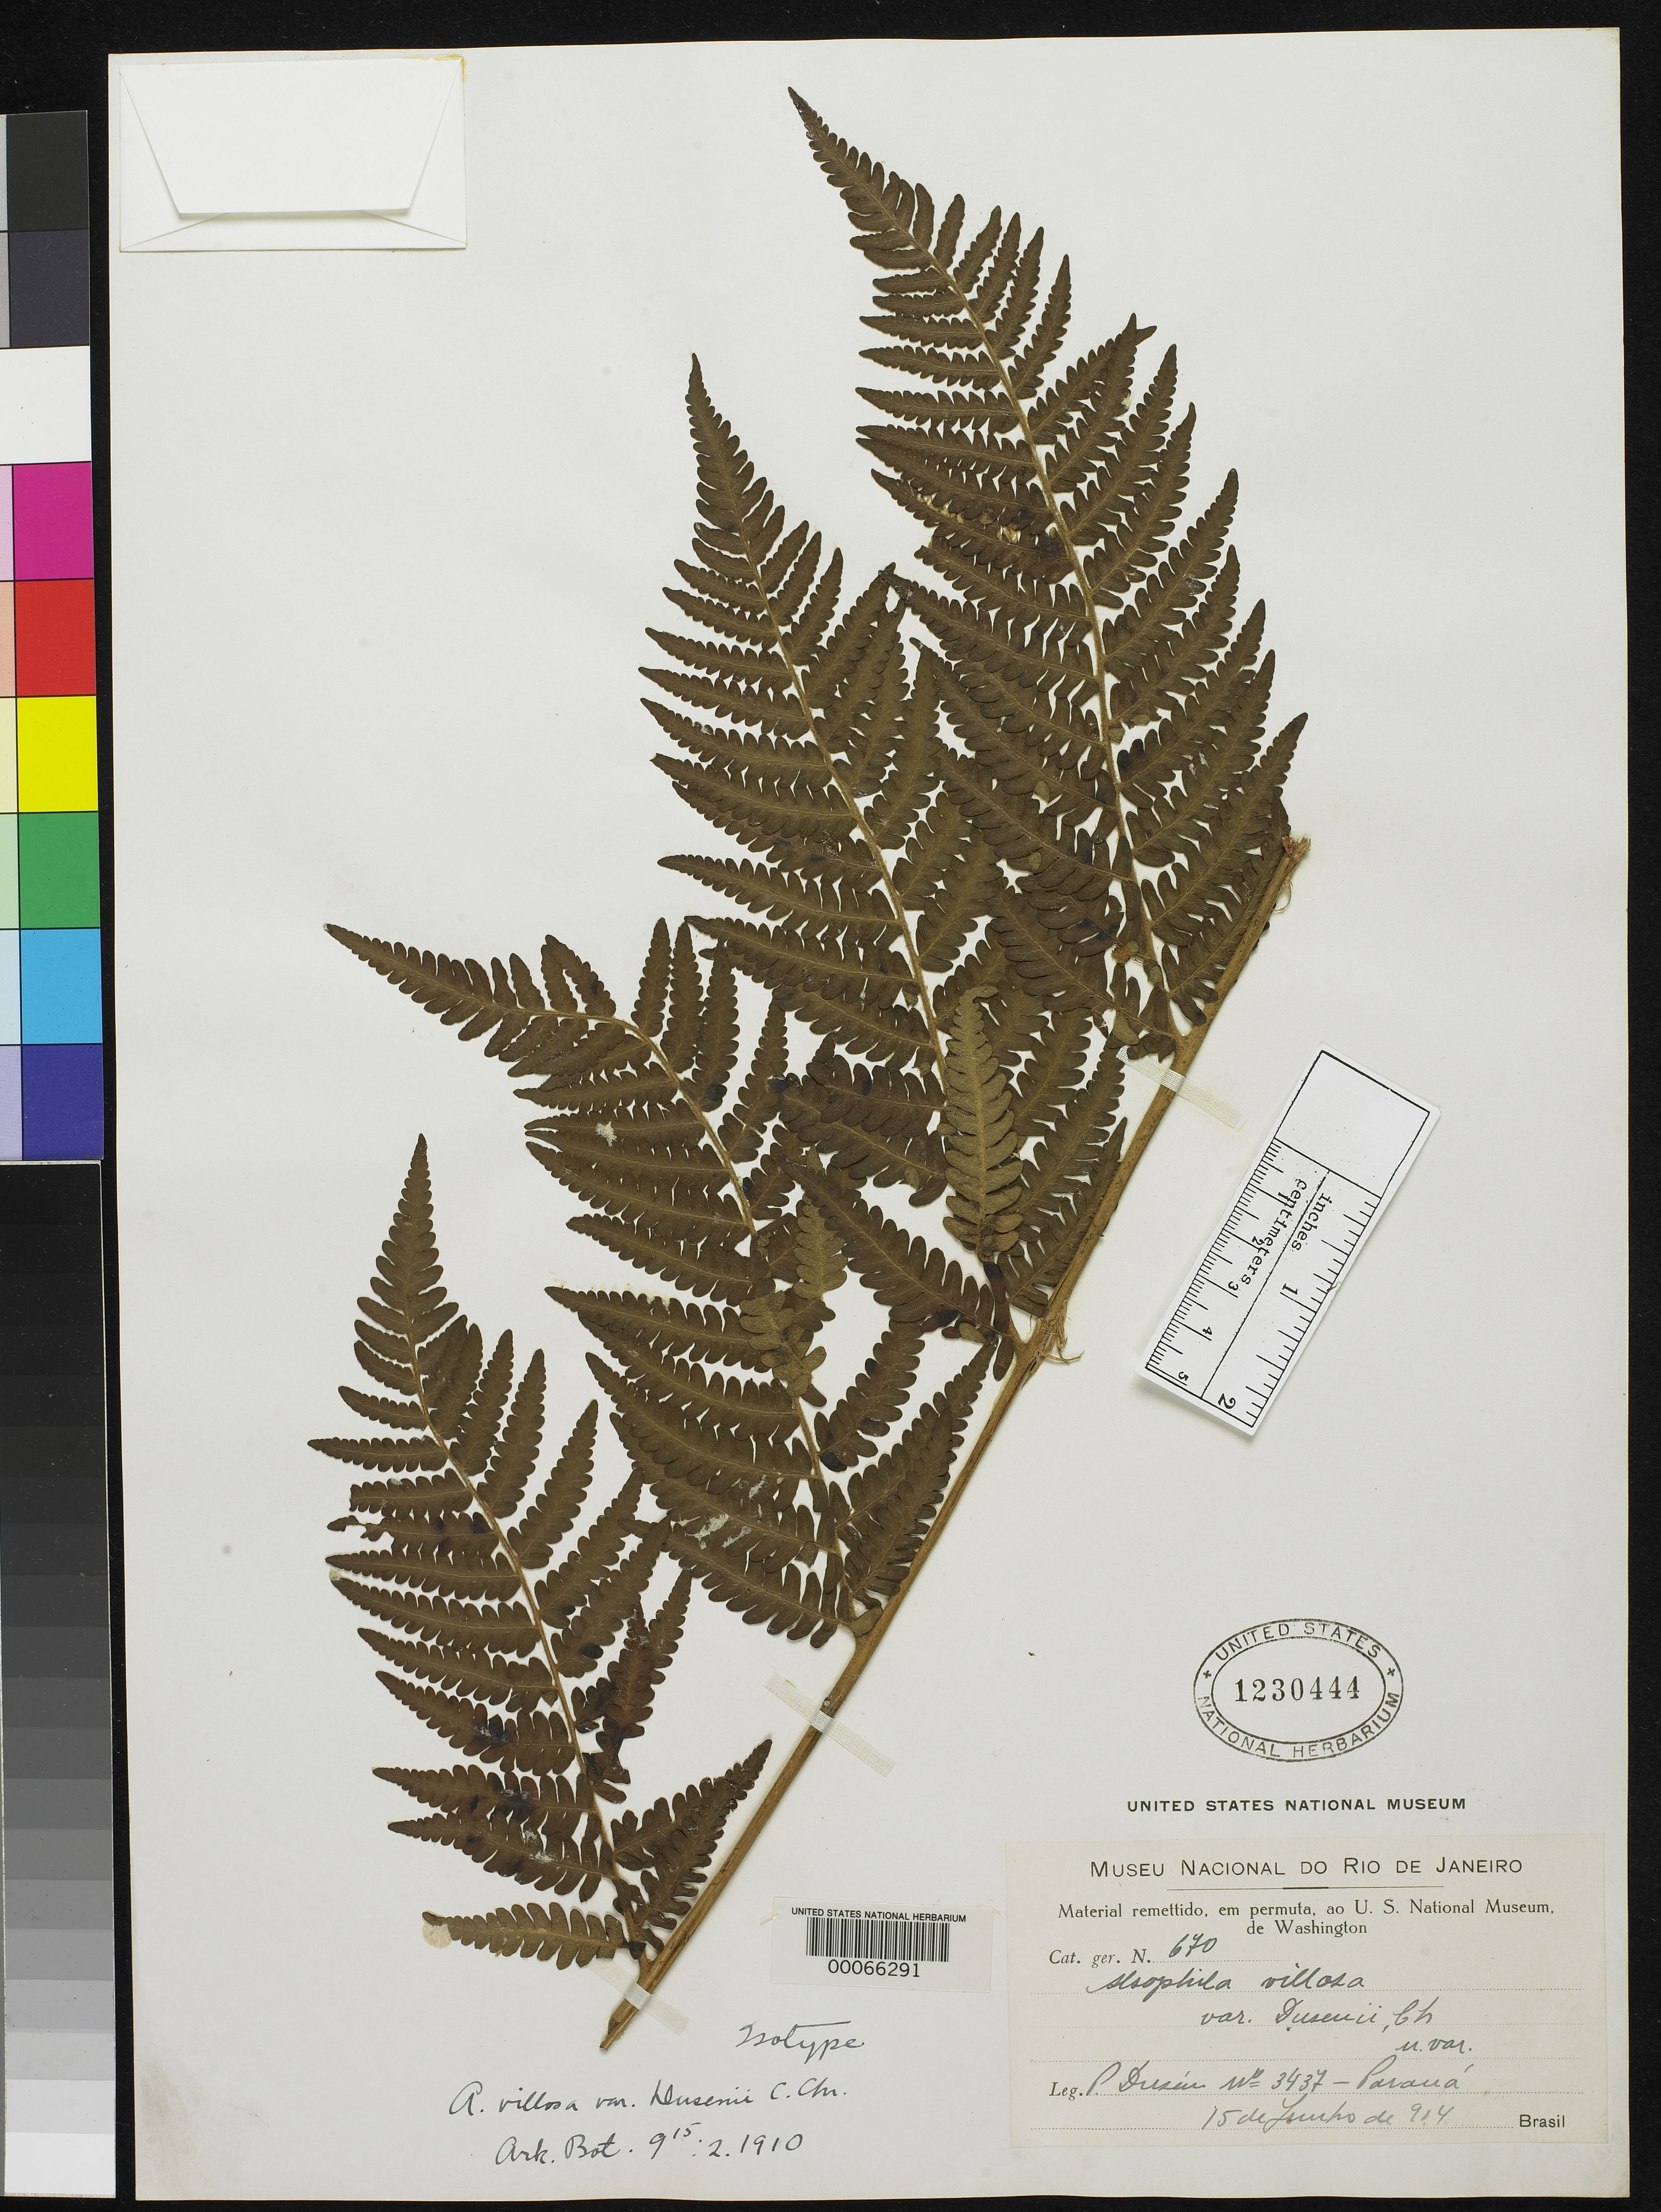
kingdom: Plantae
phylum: Tracheophyta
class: Polypodiopsida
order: Cyatheales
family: Cyatheaceae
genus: Alsophila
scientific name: Alsophila villosa var. dusenii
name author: C. Chr.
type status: Type Collection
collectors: P. Dusén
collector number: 3437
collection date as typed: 15 Jun 1914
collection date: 1914-06-15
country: Brazil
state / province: Paraná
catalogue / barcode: US 1230444